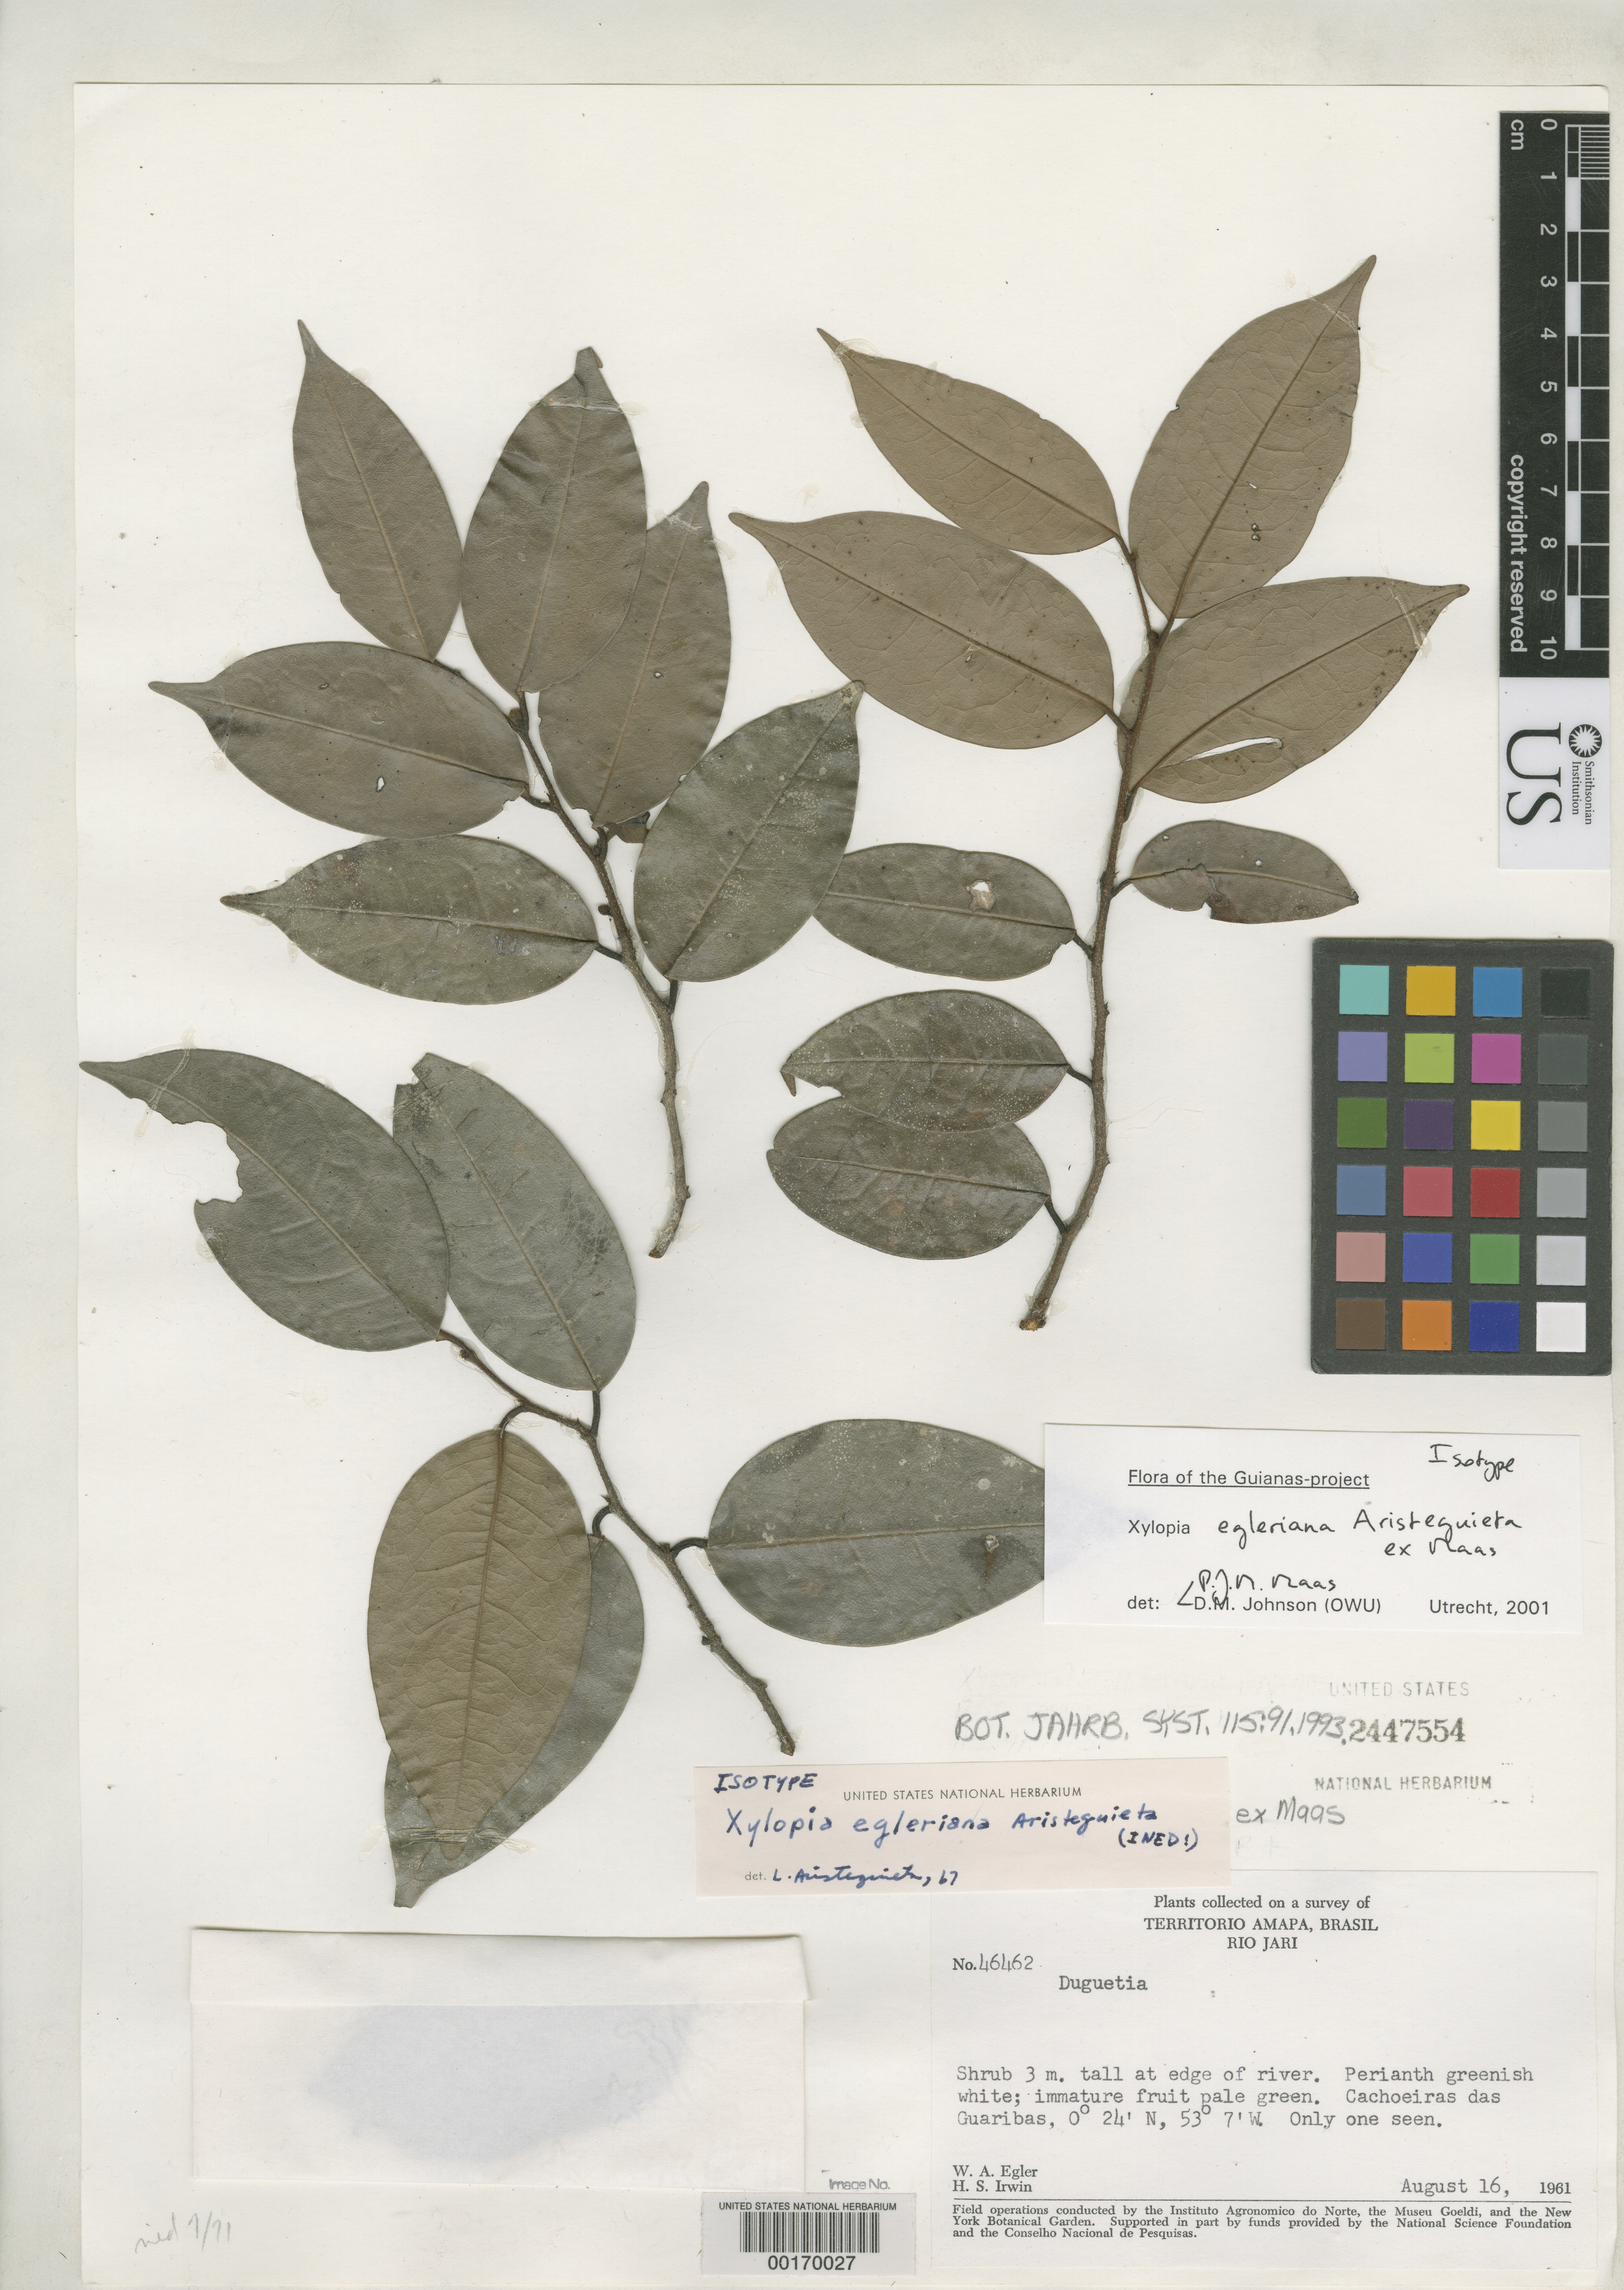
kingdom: Plantae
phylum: Tracheophyta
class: Magnoliopsida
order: Magnoliales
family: Annonaceae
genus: Xylopia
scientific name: Xylopia egleriana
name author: Aristeg. ex Maas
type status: Isotype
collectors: W. A. Egler & H. Irwin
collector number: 46462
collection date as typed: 16 Aug 1961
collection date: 1961-08-16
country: Brazil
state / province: Amapá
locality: Rio Jari, Cachoeiras das Guaribas.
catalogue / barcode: US 2447554